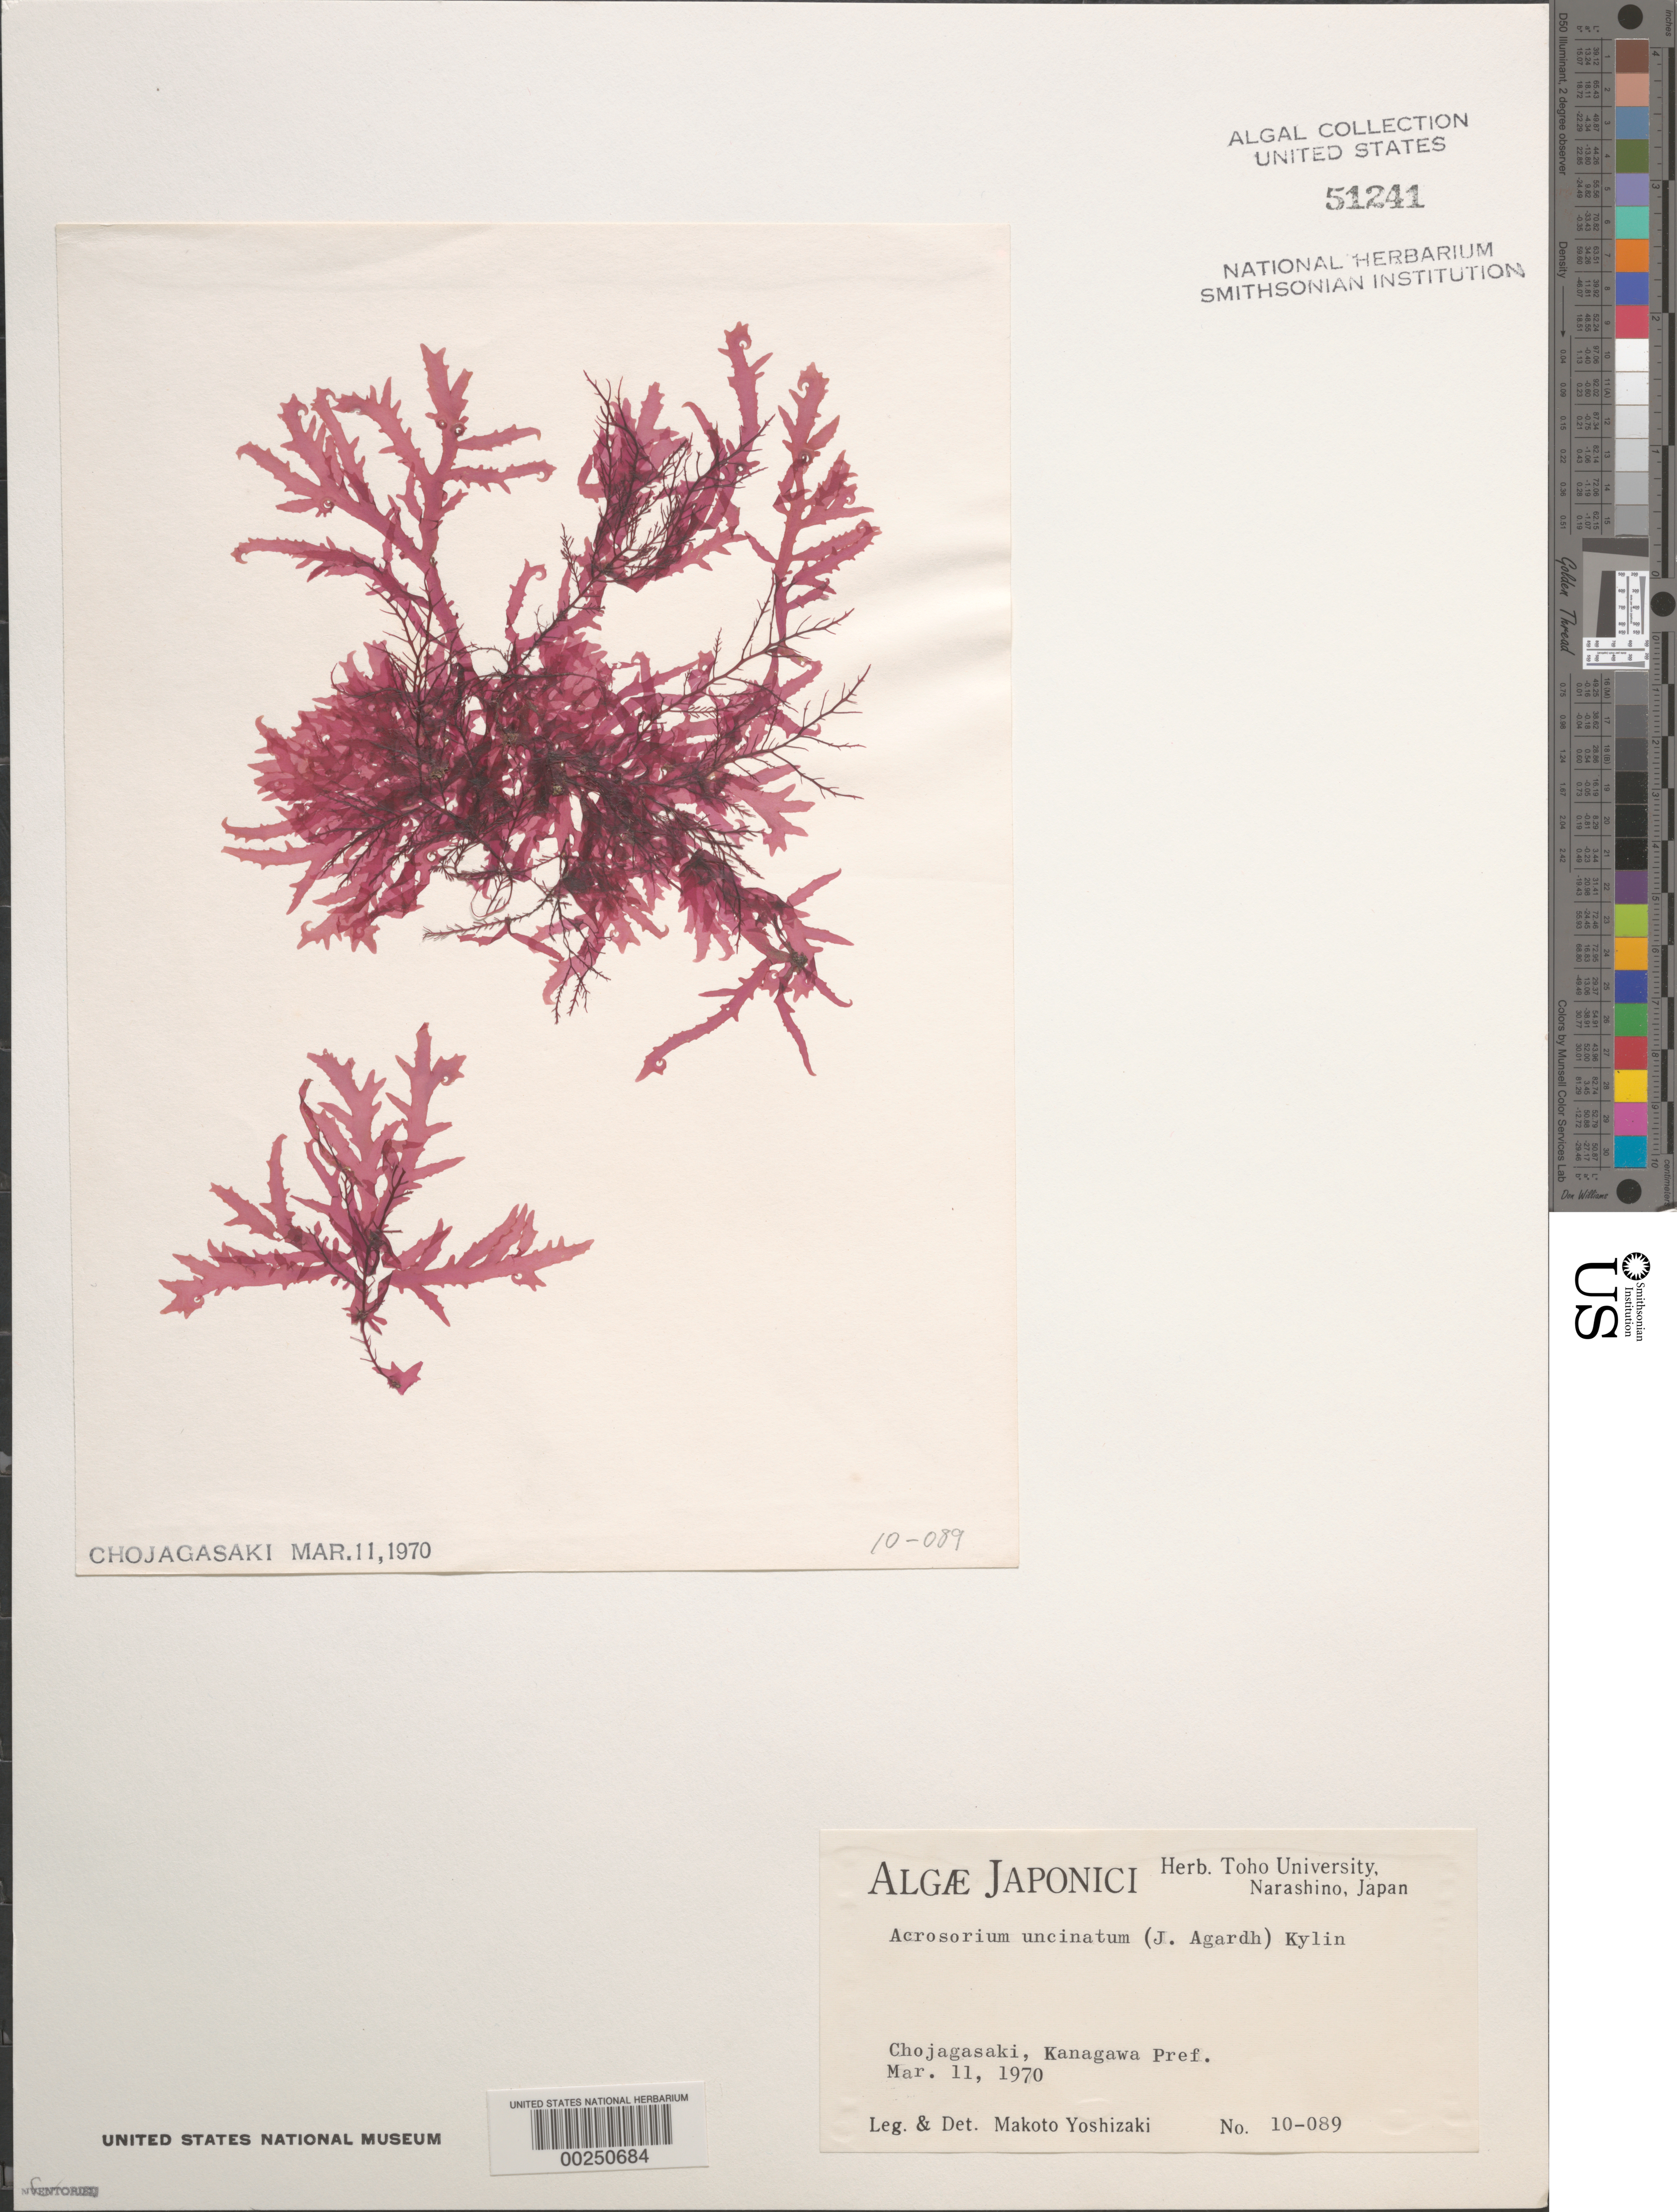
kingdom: Plantae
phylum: Rhodophyta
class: Florideophyceae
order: Ceramiales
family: Delesseriaceae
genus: Cryptopleura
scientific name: Cryptopleura ramosa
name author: (Huds.) L.M. Newton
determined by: Algae name updating Project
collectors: M. Yoshizaki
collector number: My 10-089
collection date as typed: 11 Mar 1970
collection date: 1970-03-11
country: Japan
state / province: Kanagawa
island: Honshu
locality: Chojagasaki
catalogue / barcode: US 51241